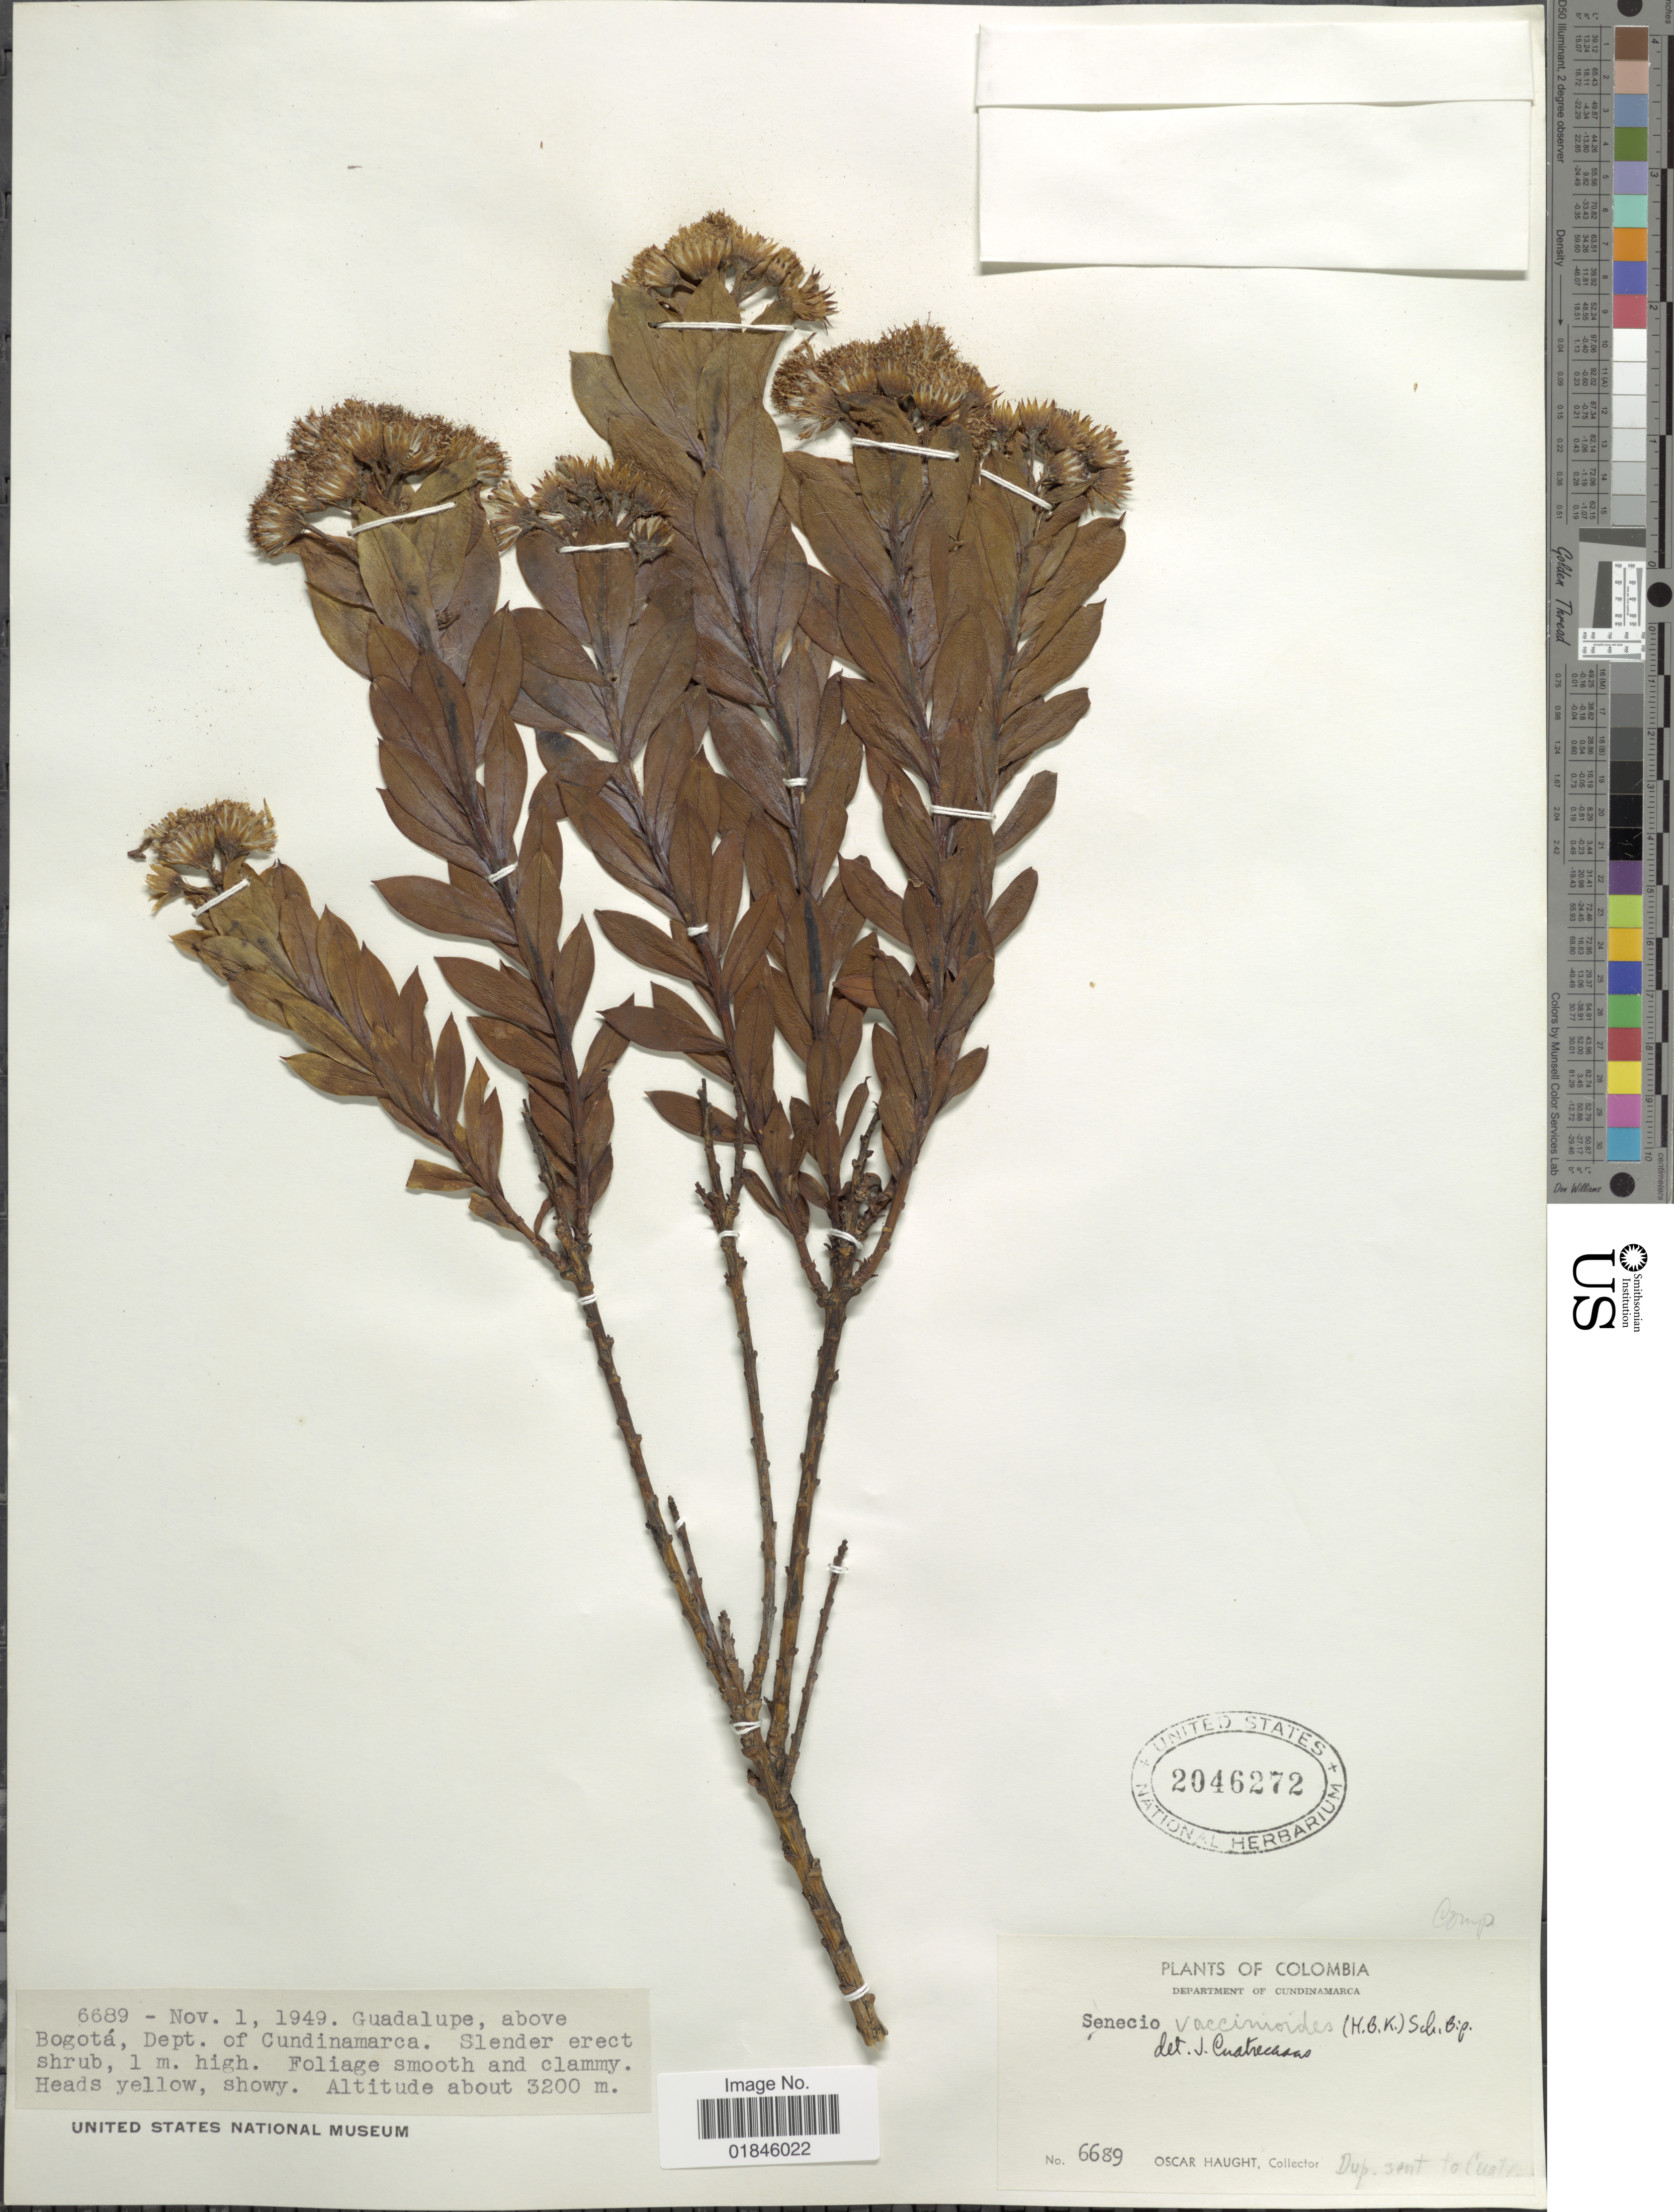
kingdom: Plantae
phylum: Tracheophyta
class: Magnoliopsida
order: Asterales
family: Asteraceae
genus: Pentacalia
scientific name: Pentacalia vaccinioides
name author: (Kunth) Cuatrec.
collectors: O. L. Haught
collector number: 6689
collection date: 1949-11-01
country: Colombia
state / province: Cundinamarca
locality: Guadalupe, above Bogotá, Dept. of Cundinamarca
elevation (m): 3200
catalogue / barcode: US 2046272